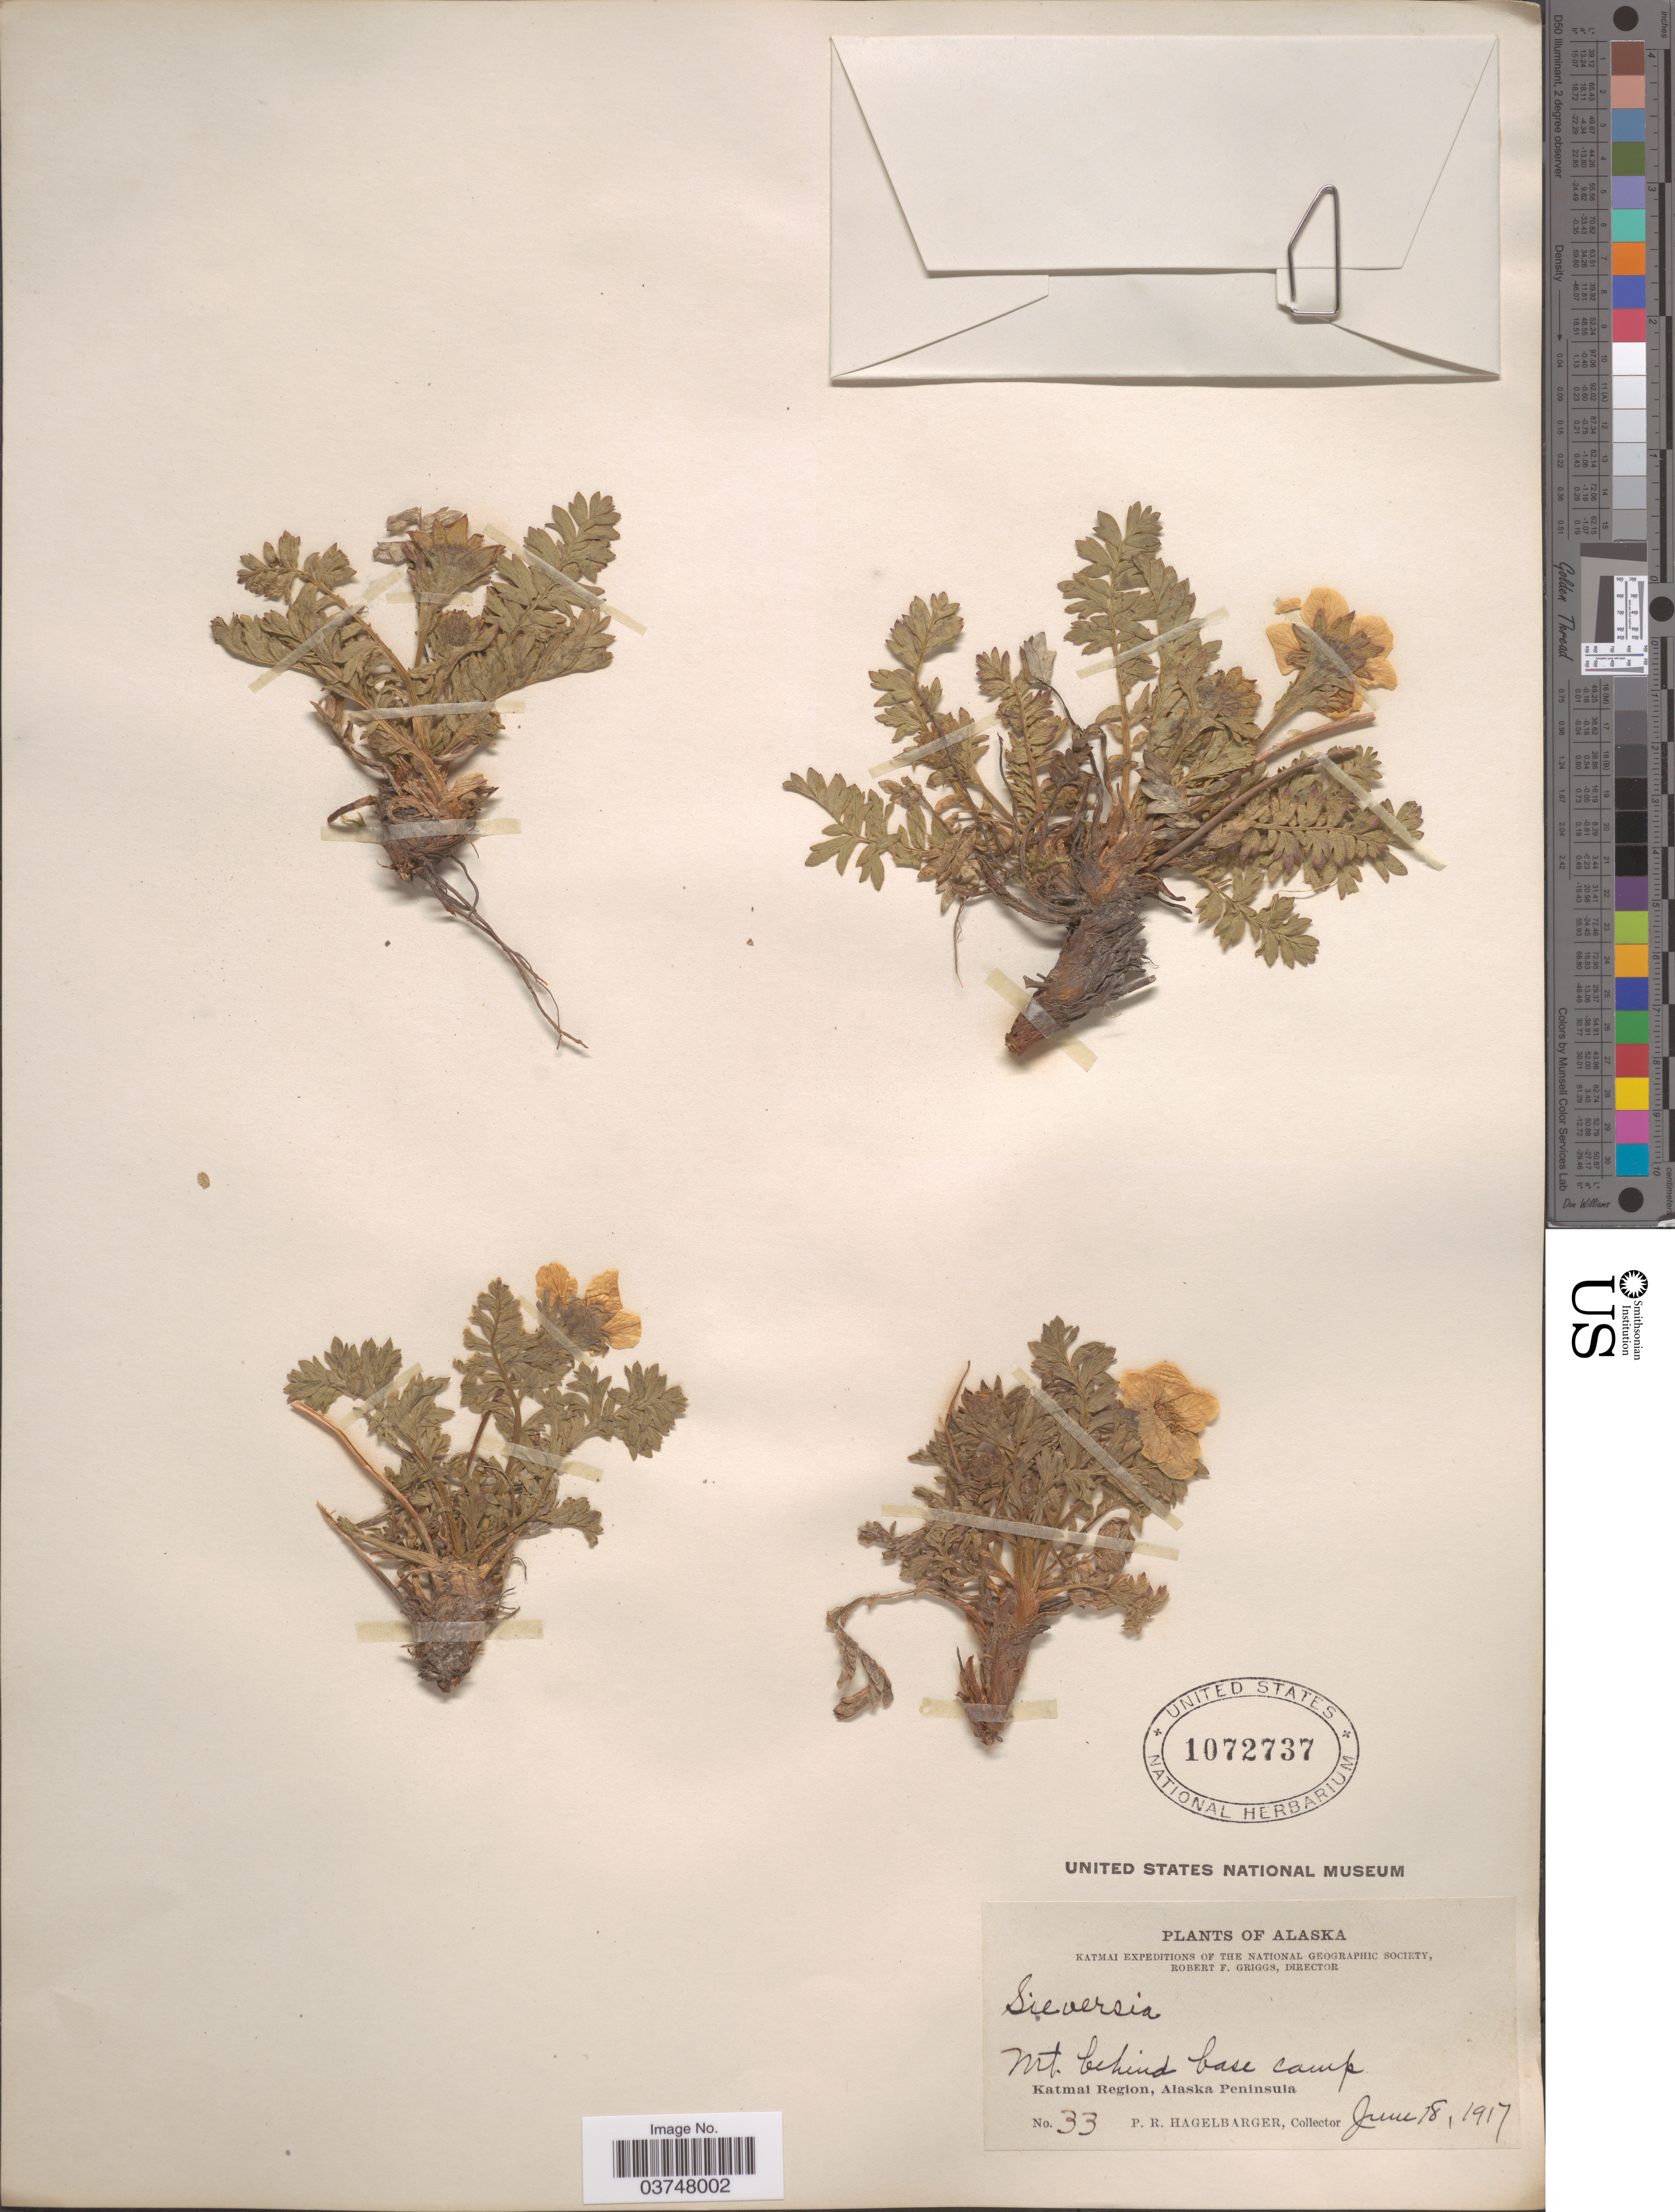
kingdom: Plantae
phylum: Tracheophyta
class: Magnoliopsida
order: Rosales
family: Rosaceae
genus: Geum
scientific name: Geum sp.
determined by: Strong, Mark T., (BOT), Smithsonian Institution - National Museum of Natural History (UNITED STATES)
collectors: P. Hagelbarger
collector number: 33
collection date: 1917-06-18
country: United States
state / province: Alaska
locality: Mt. behind base camp. Katmai Region, Alaska Peninsula.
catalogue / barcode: US 1072737